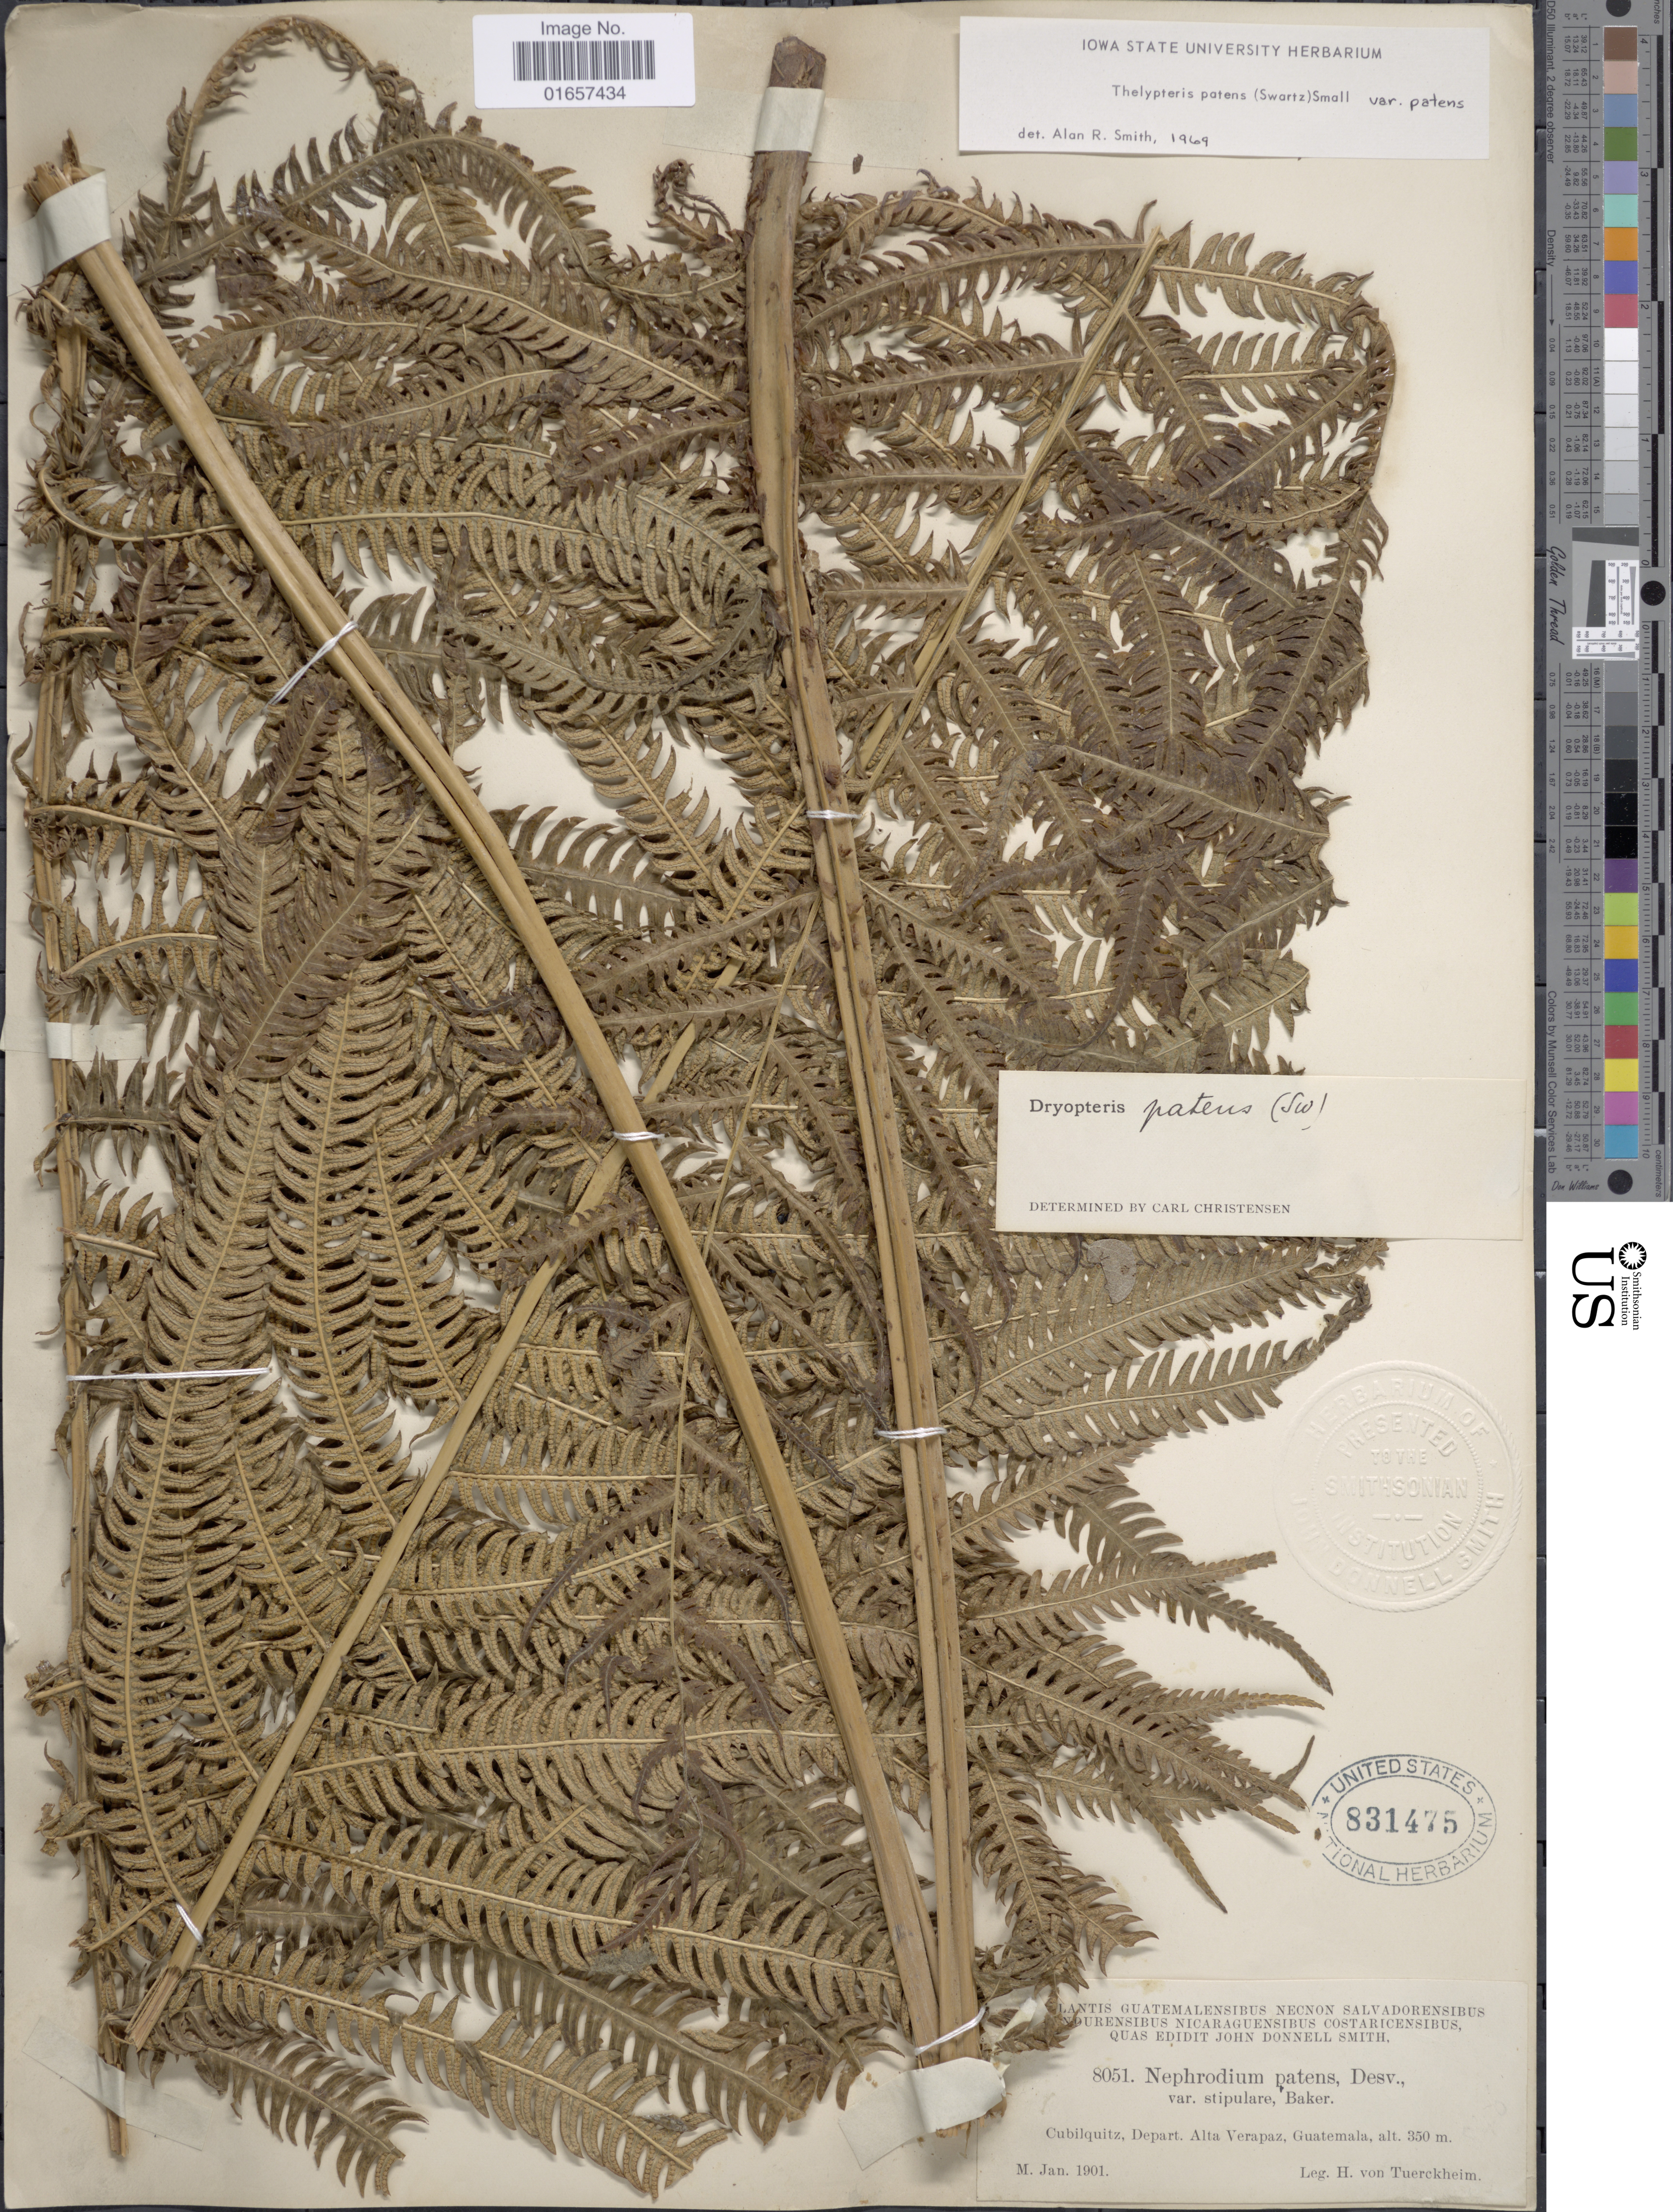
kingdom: Plantae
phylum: Tracheophyta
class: Polypodiopsida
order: Polypodiales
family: Thelypteridaceae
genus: Christella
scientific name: Christella patens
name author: (Sw.) Holttum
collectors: H. von Türckheim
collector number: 8051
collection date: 1901-01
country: Guatemala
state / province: Alta Verapaz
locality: Guatemalensibus, Cubilquitz, Depart. Alta Verapaz, Guatemala.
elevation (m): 350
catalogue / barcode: US 831475